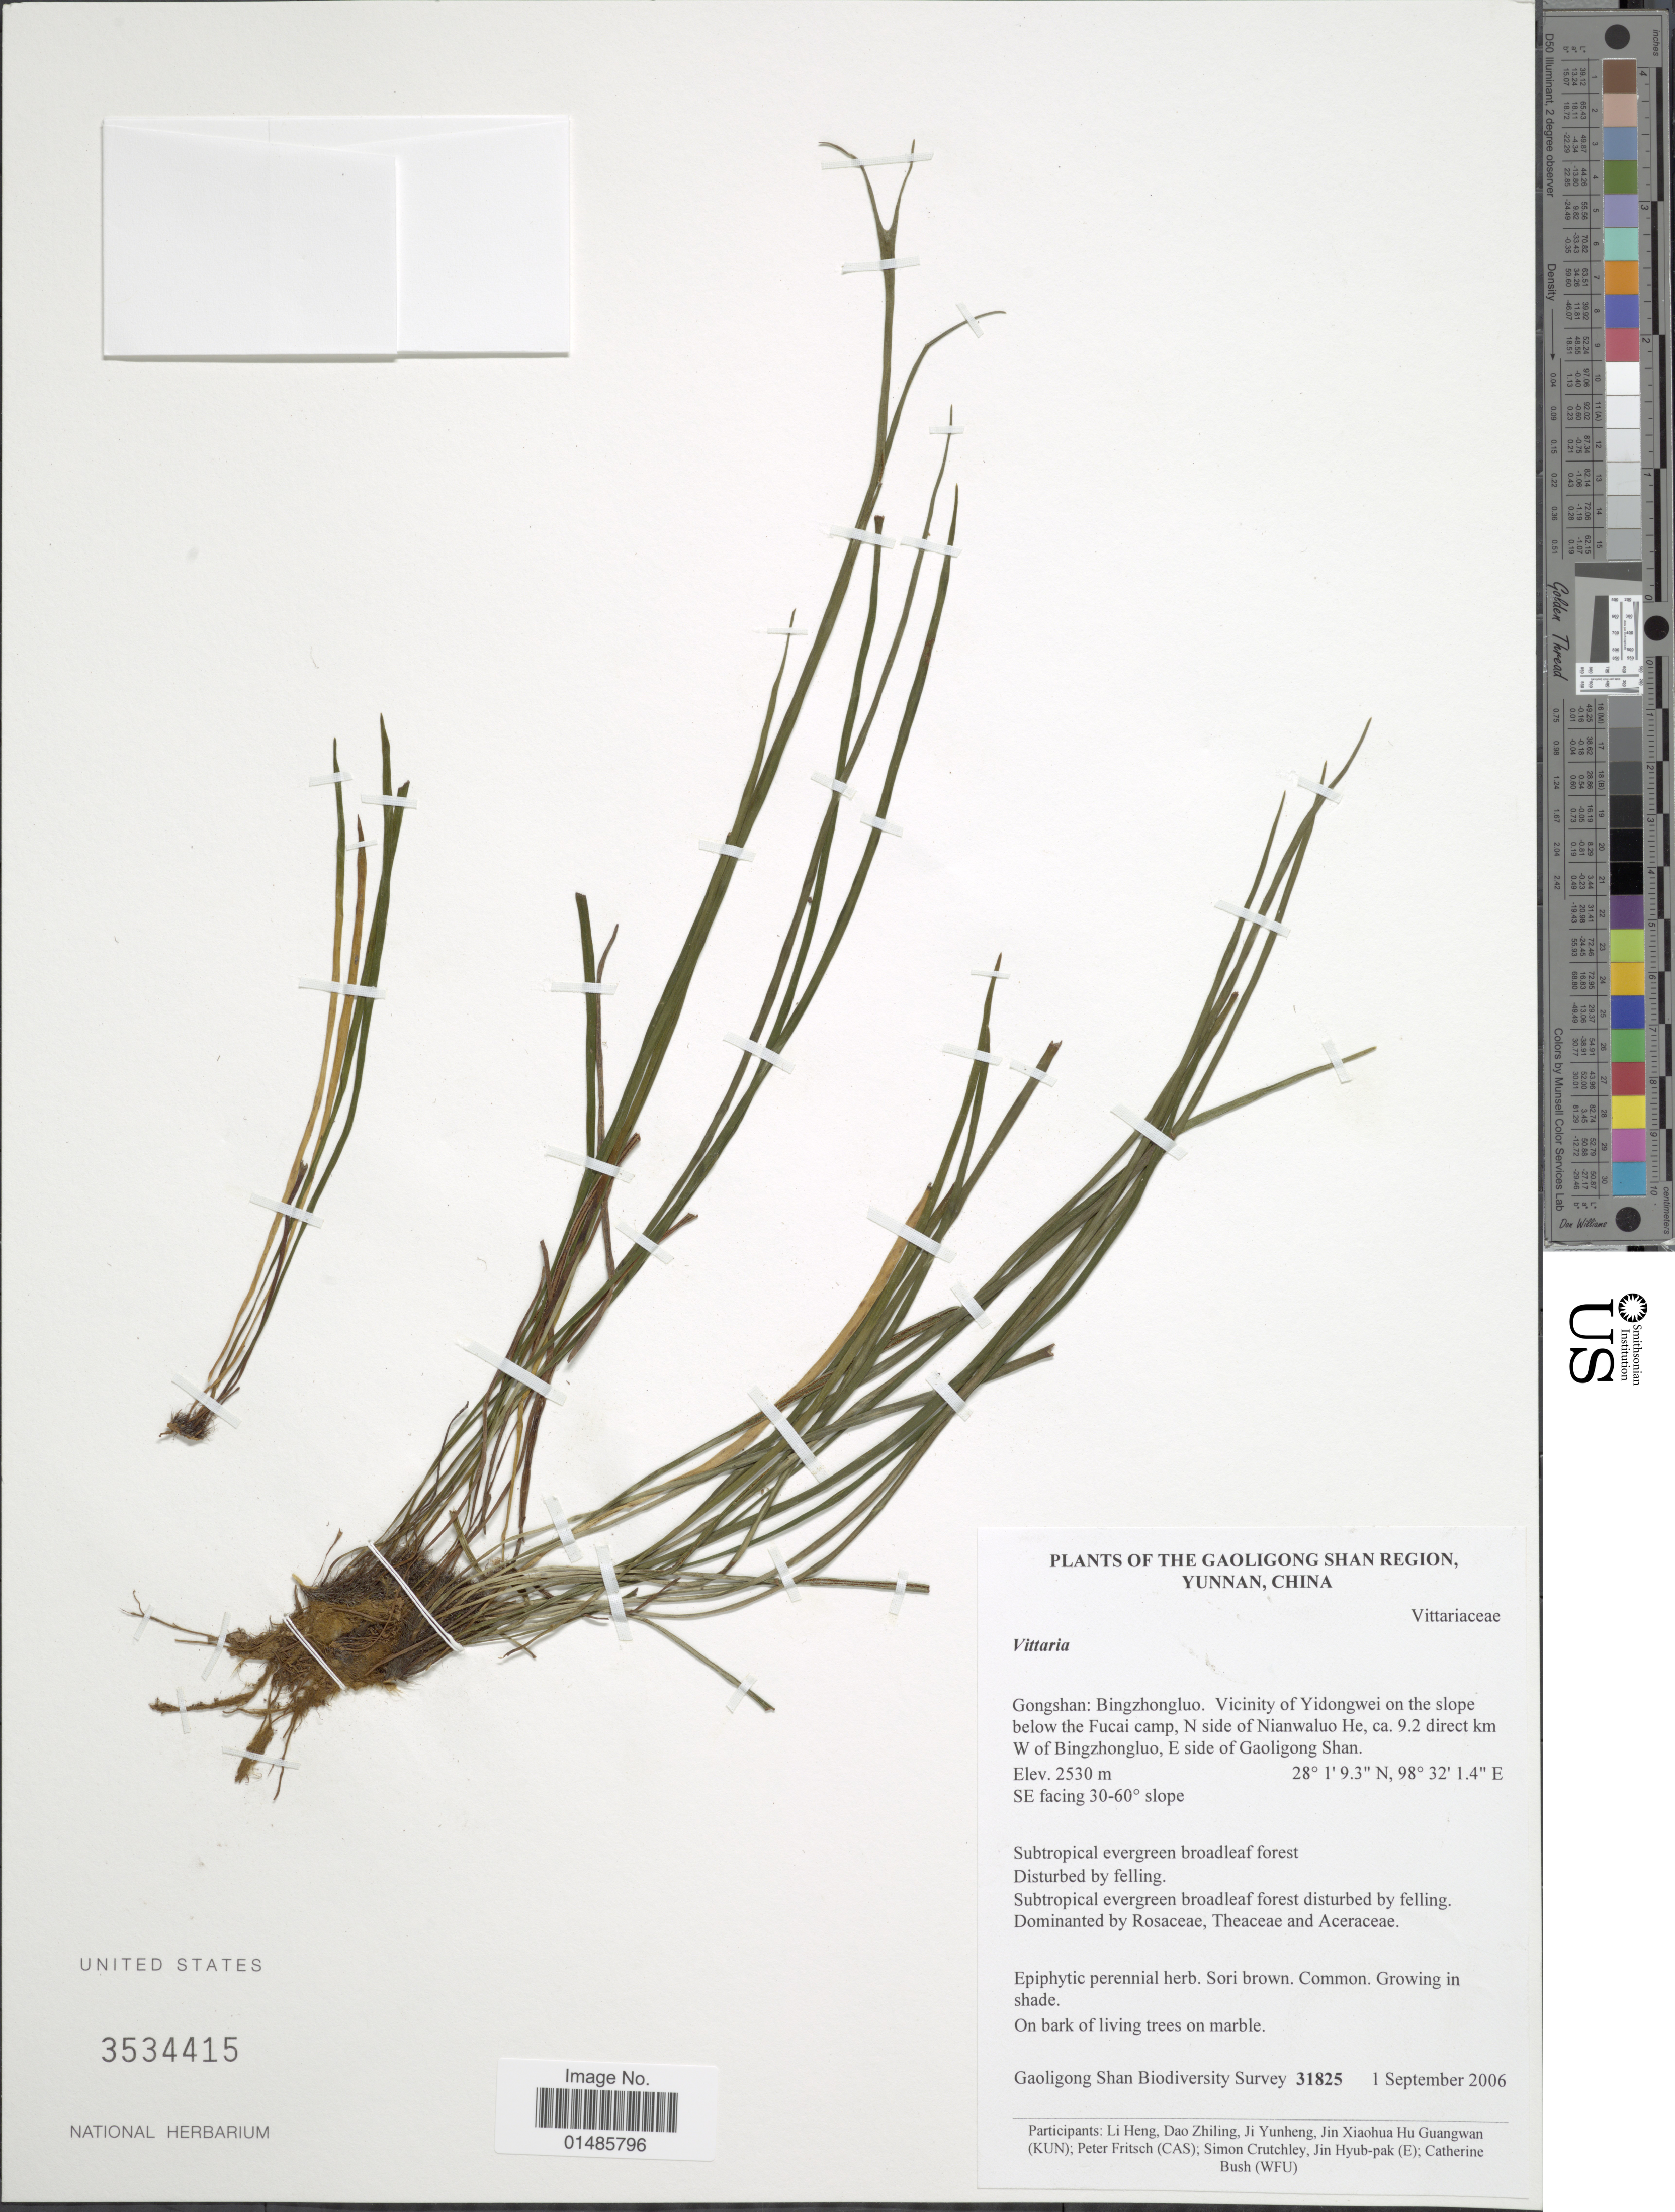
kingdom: Plantae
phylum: Tracheophyta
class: Polypodiopsida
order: Polypodiales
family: Pteridaceae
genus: Haplopteris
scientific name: Haplopteris linearifolia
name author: (Ching) X.C. Zhang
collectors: Gaoligong Shan Biodiversity Survey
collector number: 31825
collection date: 2006-09-01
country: China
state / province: Yunnan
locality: Gongshan: Bingzhongluo. Vicinity of Yidongwei on the slope below the Fucai camp, N side of Nianwaluo He, ca. 9.2 direct km W of Bingzhongluo, E side of Gaoligong Shan. SE facing 30-60° slope.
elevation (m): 2530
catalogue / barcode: US 3534415